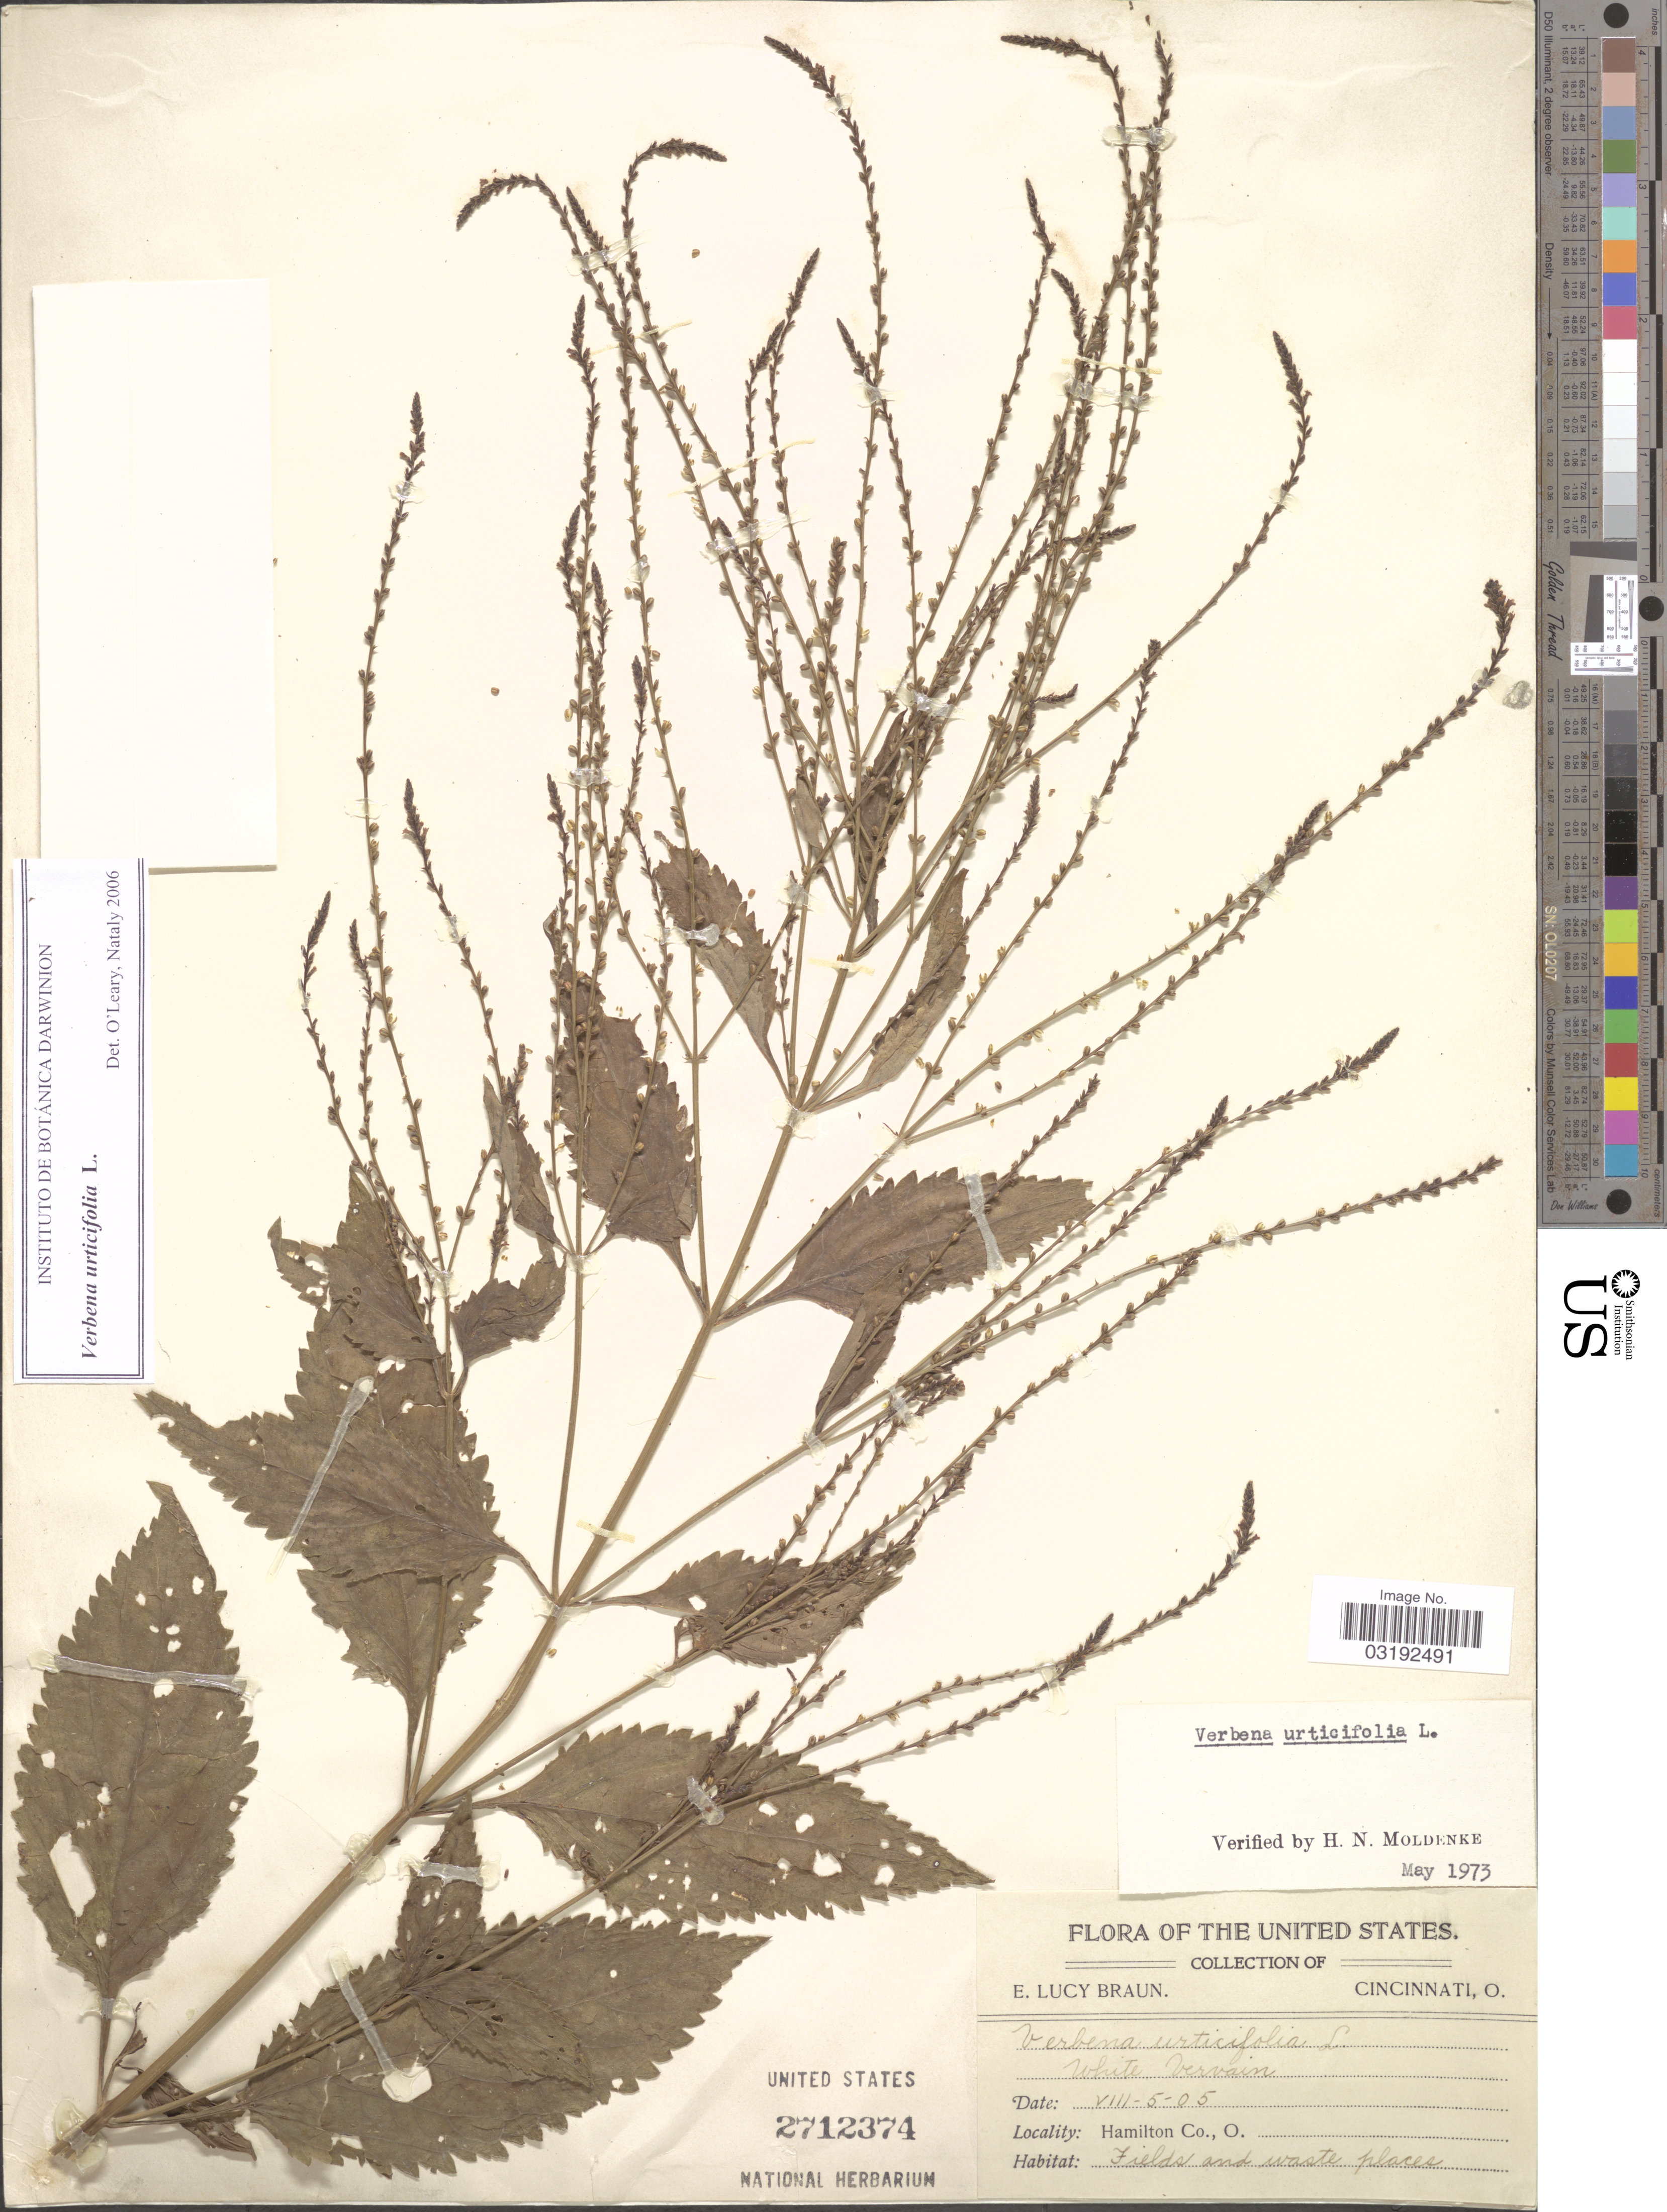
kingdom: Plantae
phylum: Tracheophyta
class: Magnoliopsida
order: Lamiales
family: Verbenaceae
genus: Verbena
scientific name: Verbena urticifolia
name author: L.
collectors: E. L. Braun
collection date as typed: Transcribed d/m/y: 5/8/5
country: United States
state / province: Ohio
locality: Hamilton Co.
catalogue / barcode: US 2712374